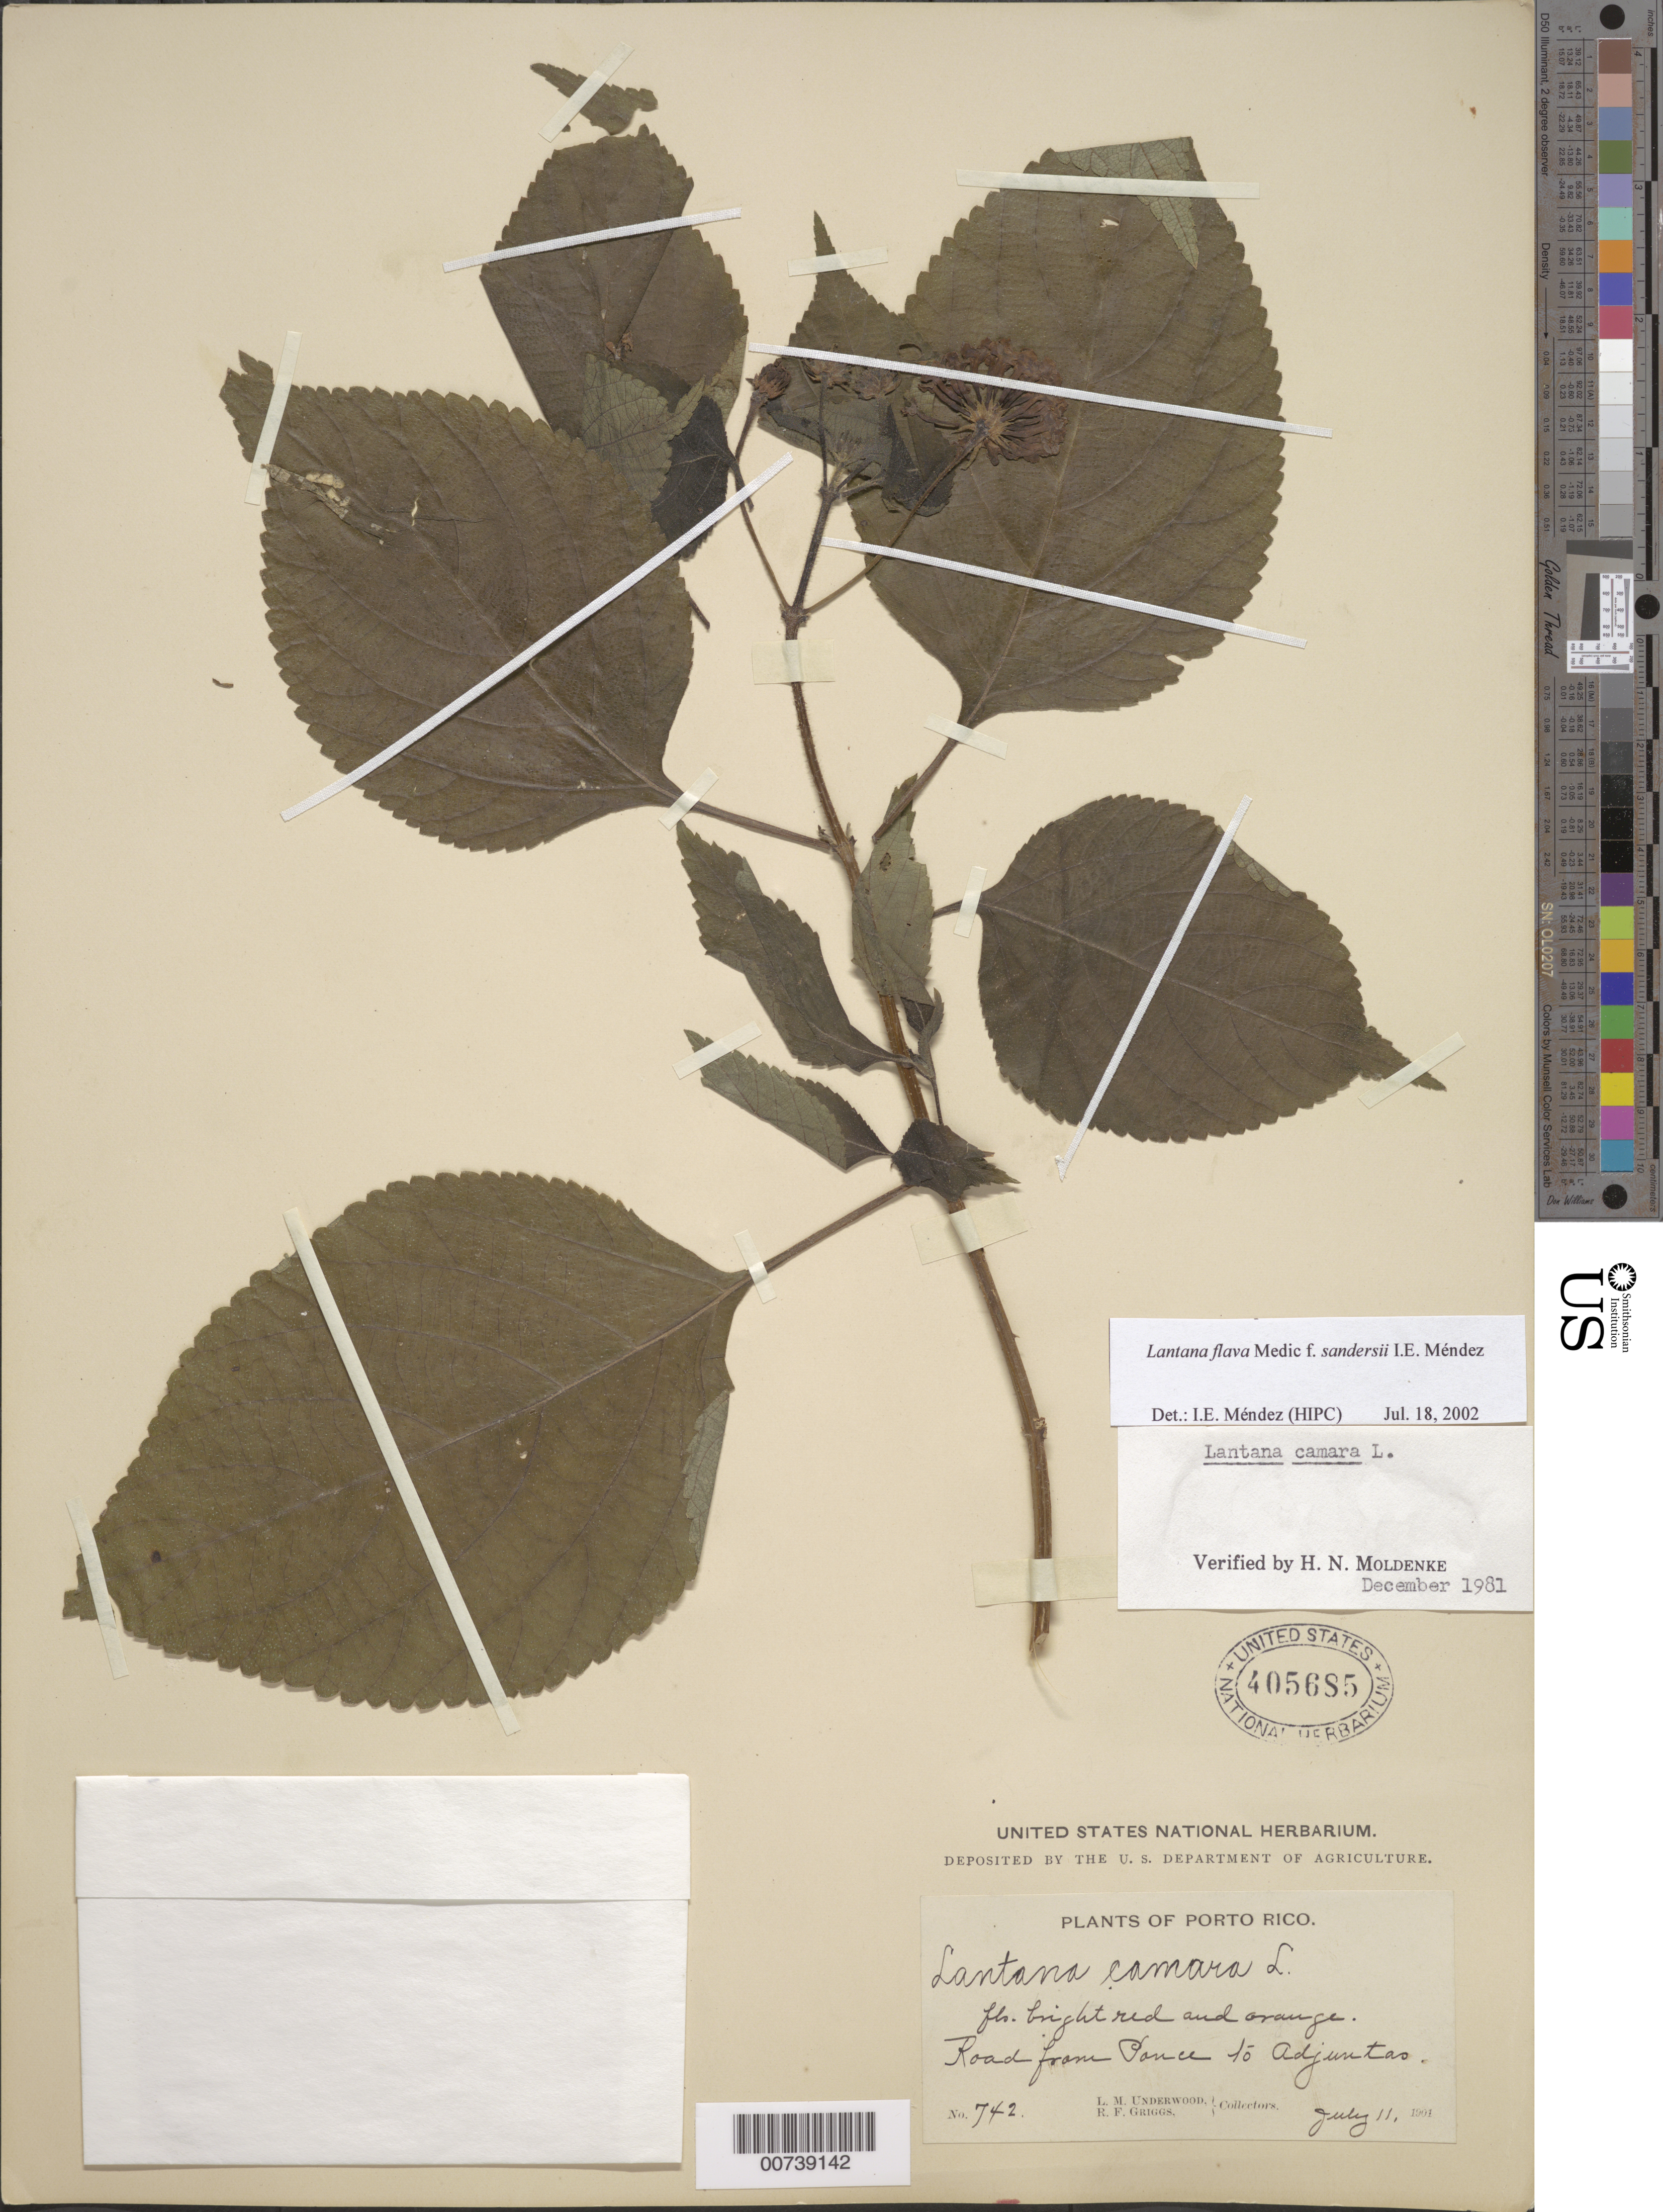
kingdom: Plantae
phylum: Tracheophyta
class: Magnoliopsida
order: Lamiales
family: Verbenaceae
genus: Lantana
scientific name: Lantana flava f. sandersii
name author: I.E. Méndez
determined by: Méndez, Isidro E., (HIPC)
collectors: L. M. Underwood & R. F. Griggs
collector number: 742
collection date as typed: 11 Jul 1901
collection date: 1901-07-11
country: Puerto Rico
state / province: Adjuntas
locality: Road from Ponce to Adjuntas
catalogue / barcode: US 405685